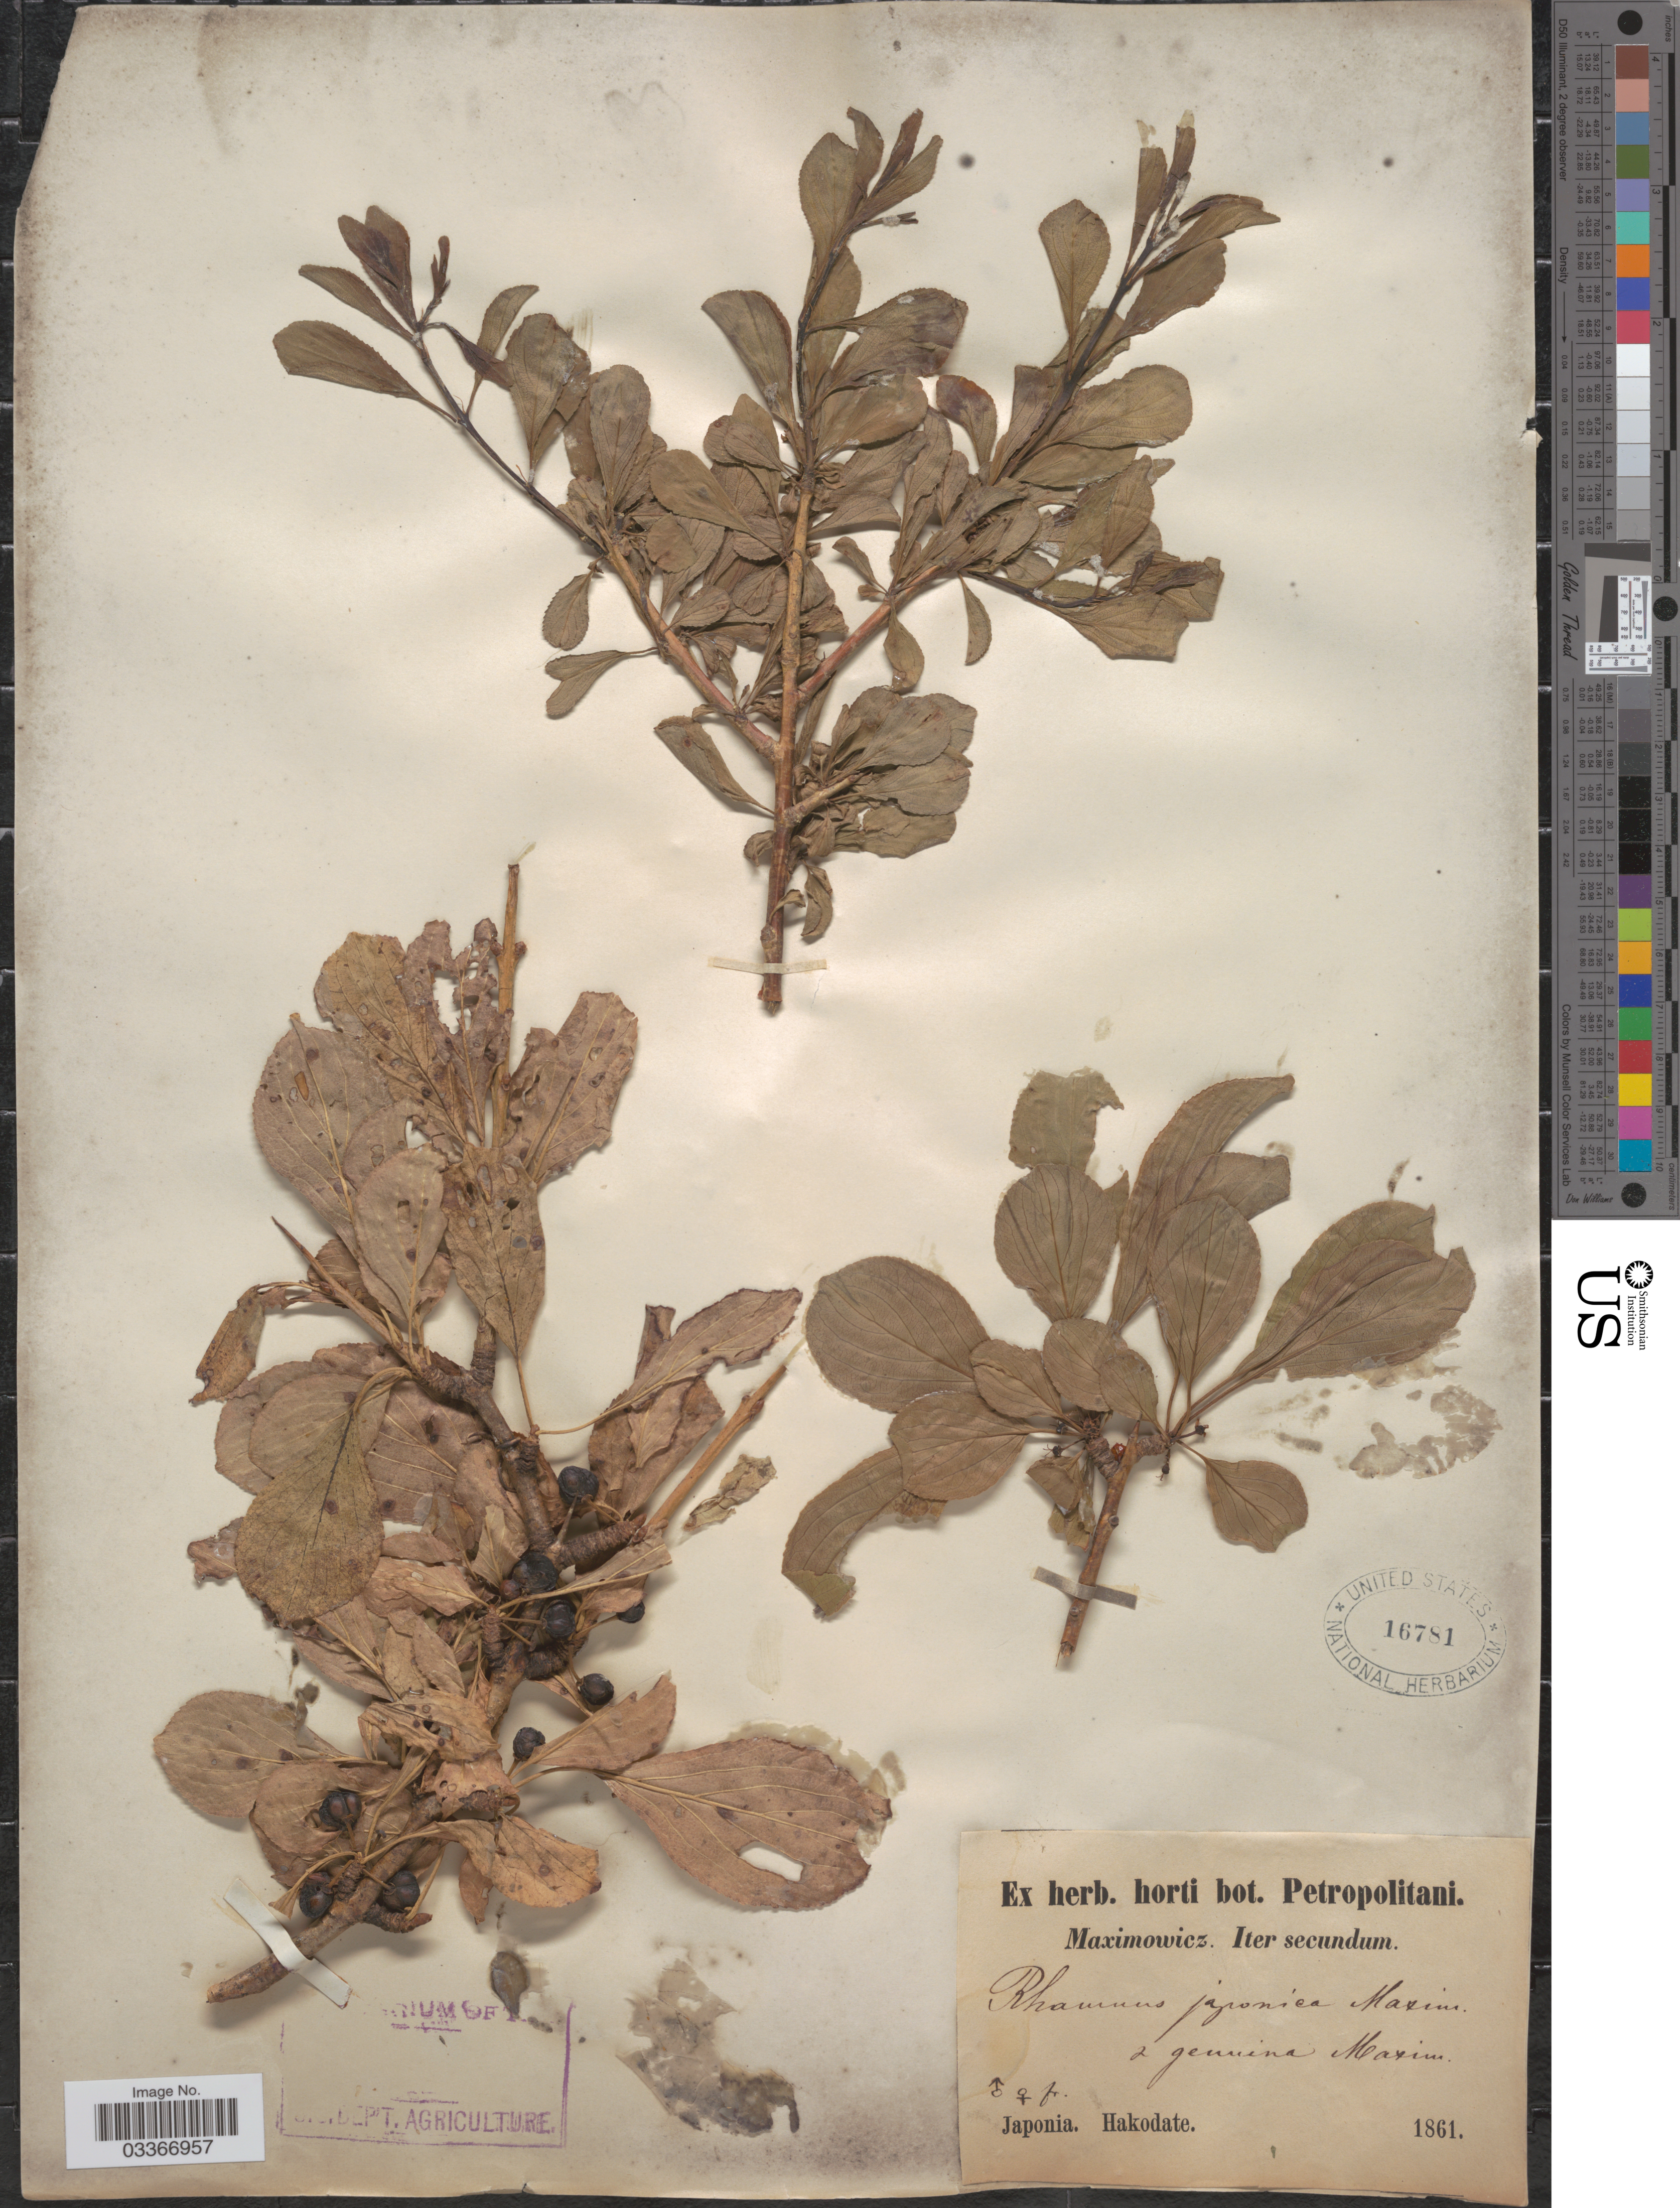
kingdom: Plantae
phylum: Tracheophyta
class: Magnoliopsida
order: Rosales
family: Rhamnaceae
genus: Rhamnus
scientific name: Rhamnus japonica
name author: Maxim.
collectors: -. Maximowicz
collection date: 1861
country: Japan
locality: Japonia. Hakodate.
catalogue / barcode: US 16781